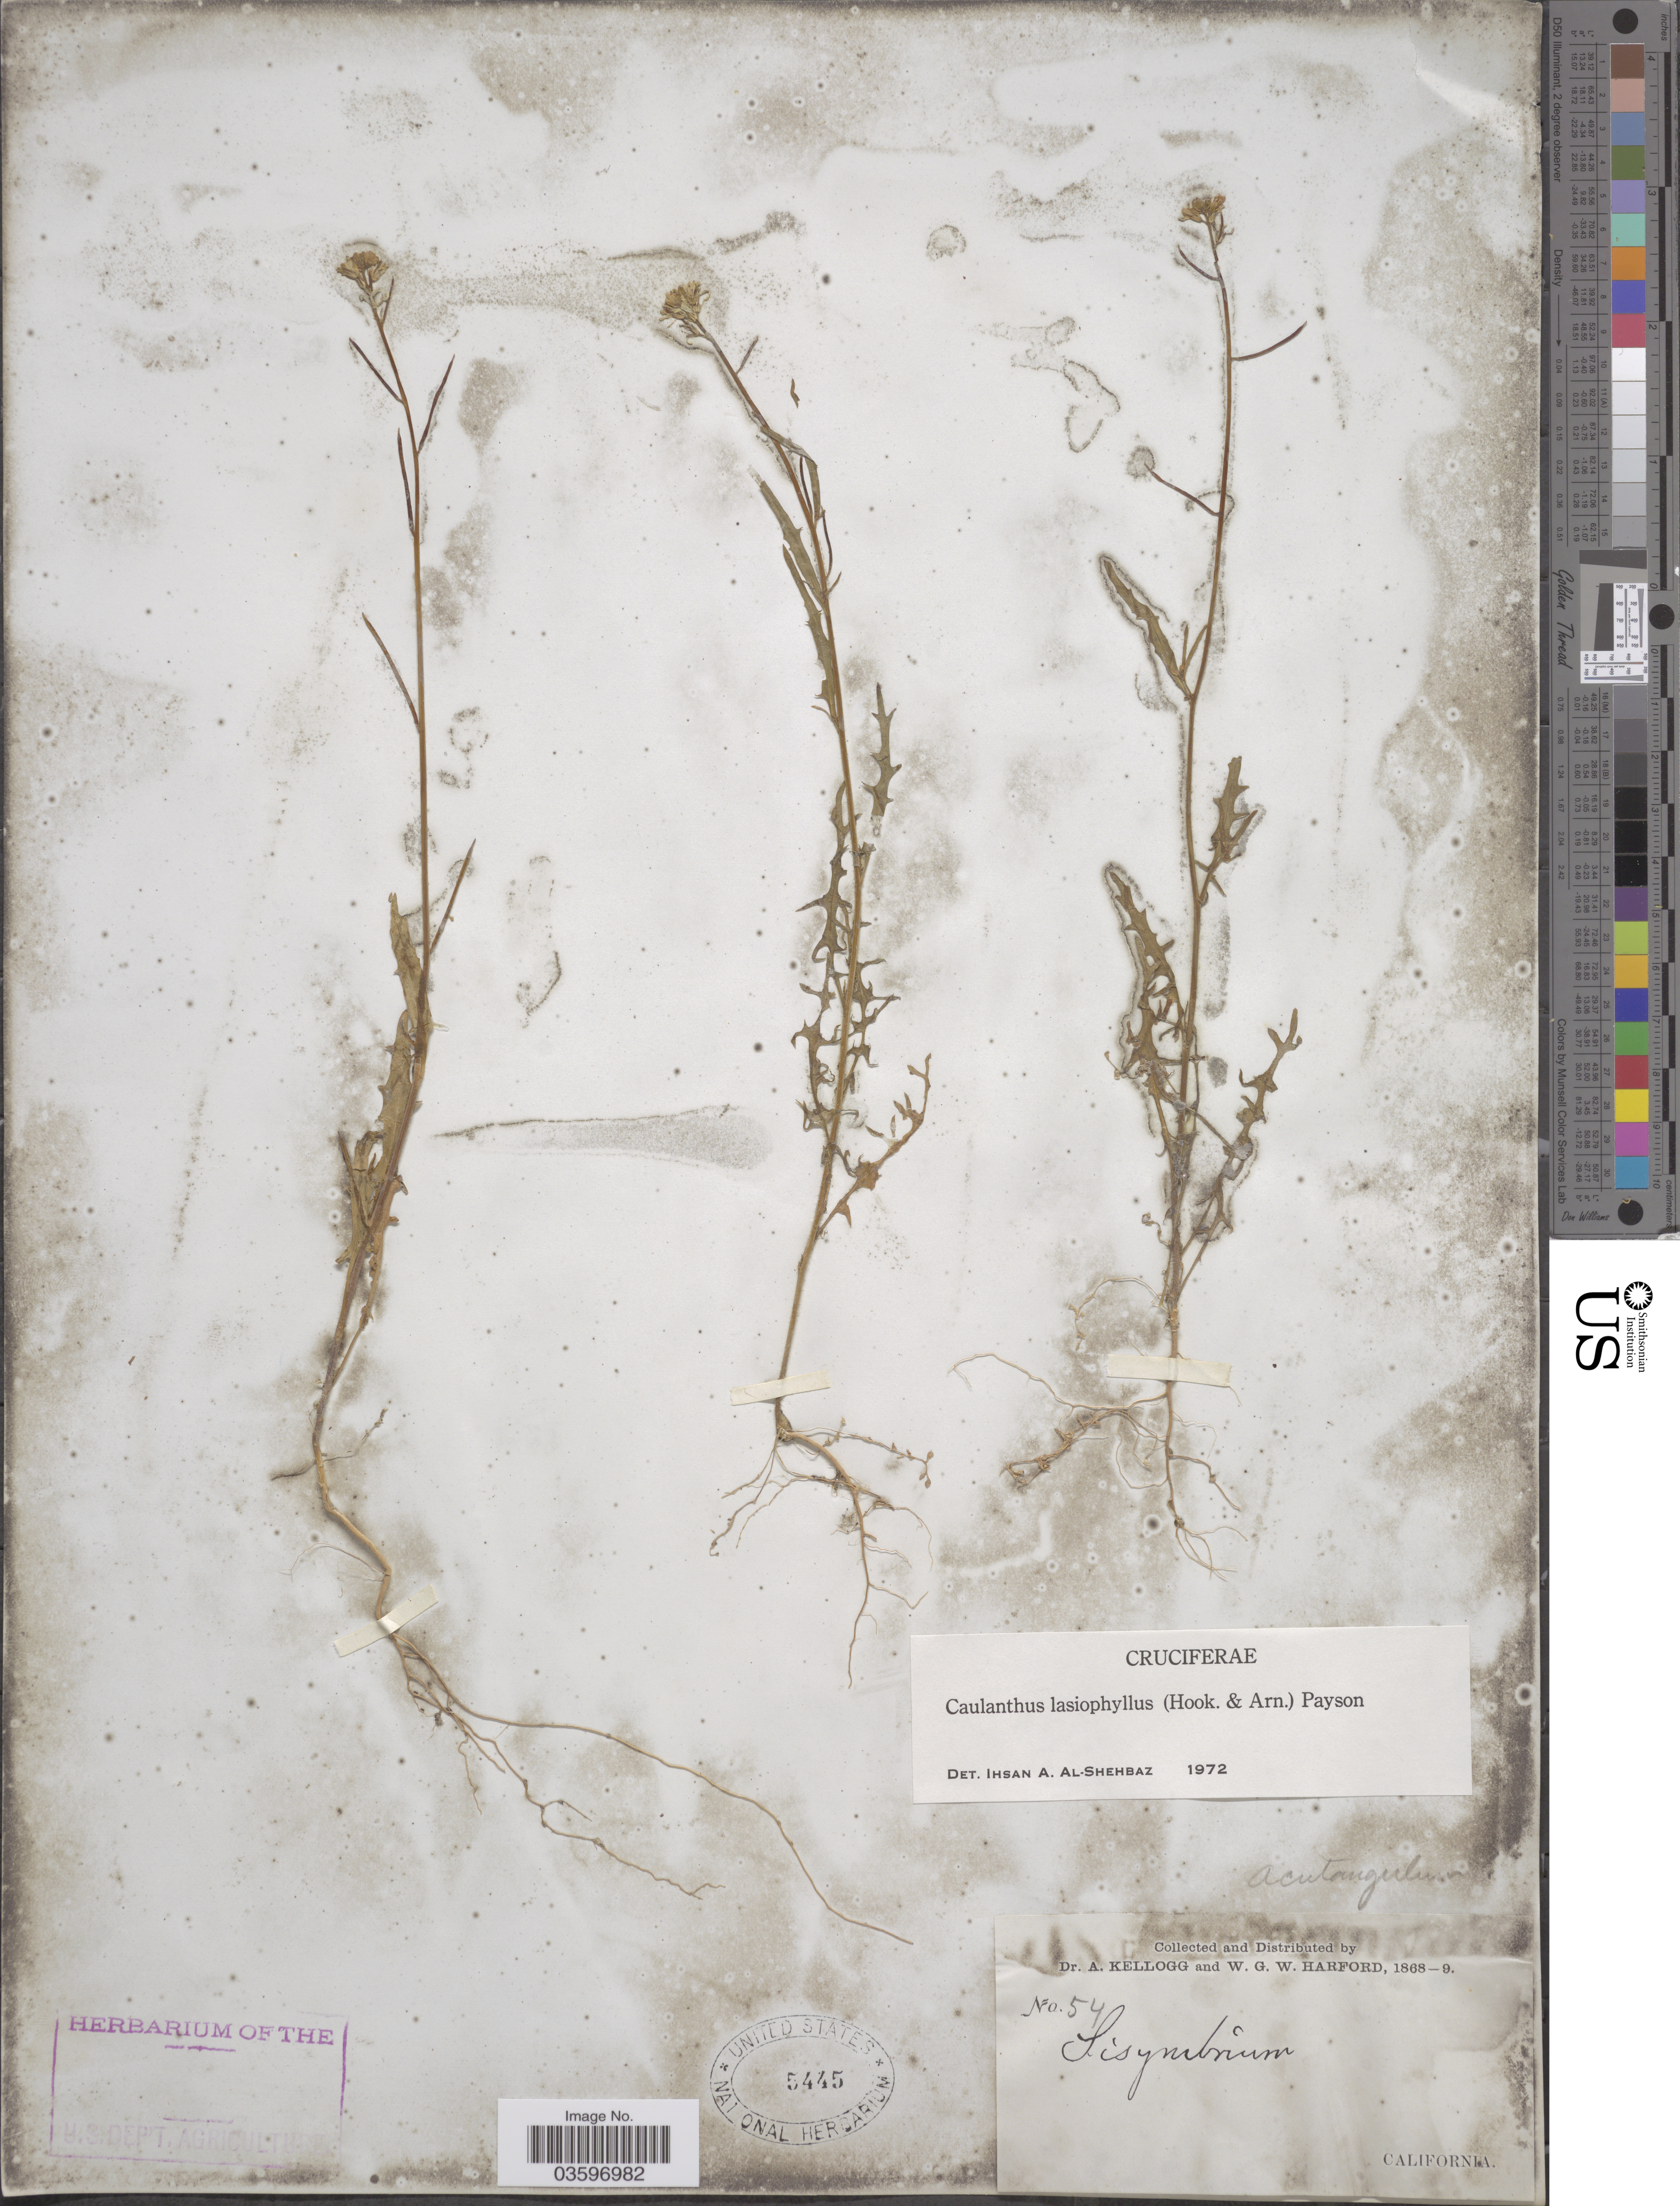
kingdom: Plantae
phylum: Tracheophyta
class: Magnoliopsida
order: Brassicales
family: Brassicaceae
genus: Caulanthus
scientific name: Caulanthus lasiophyllus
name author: (Hook. & Arn.) Payson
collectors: A. Kellogg & W. G. W. Harford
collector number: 54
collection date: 1868/1869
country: United States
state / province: California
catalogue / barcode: US 5445